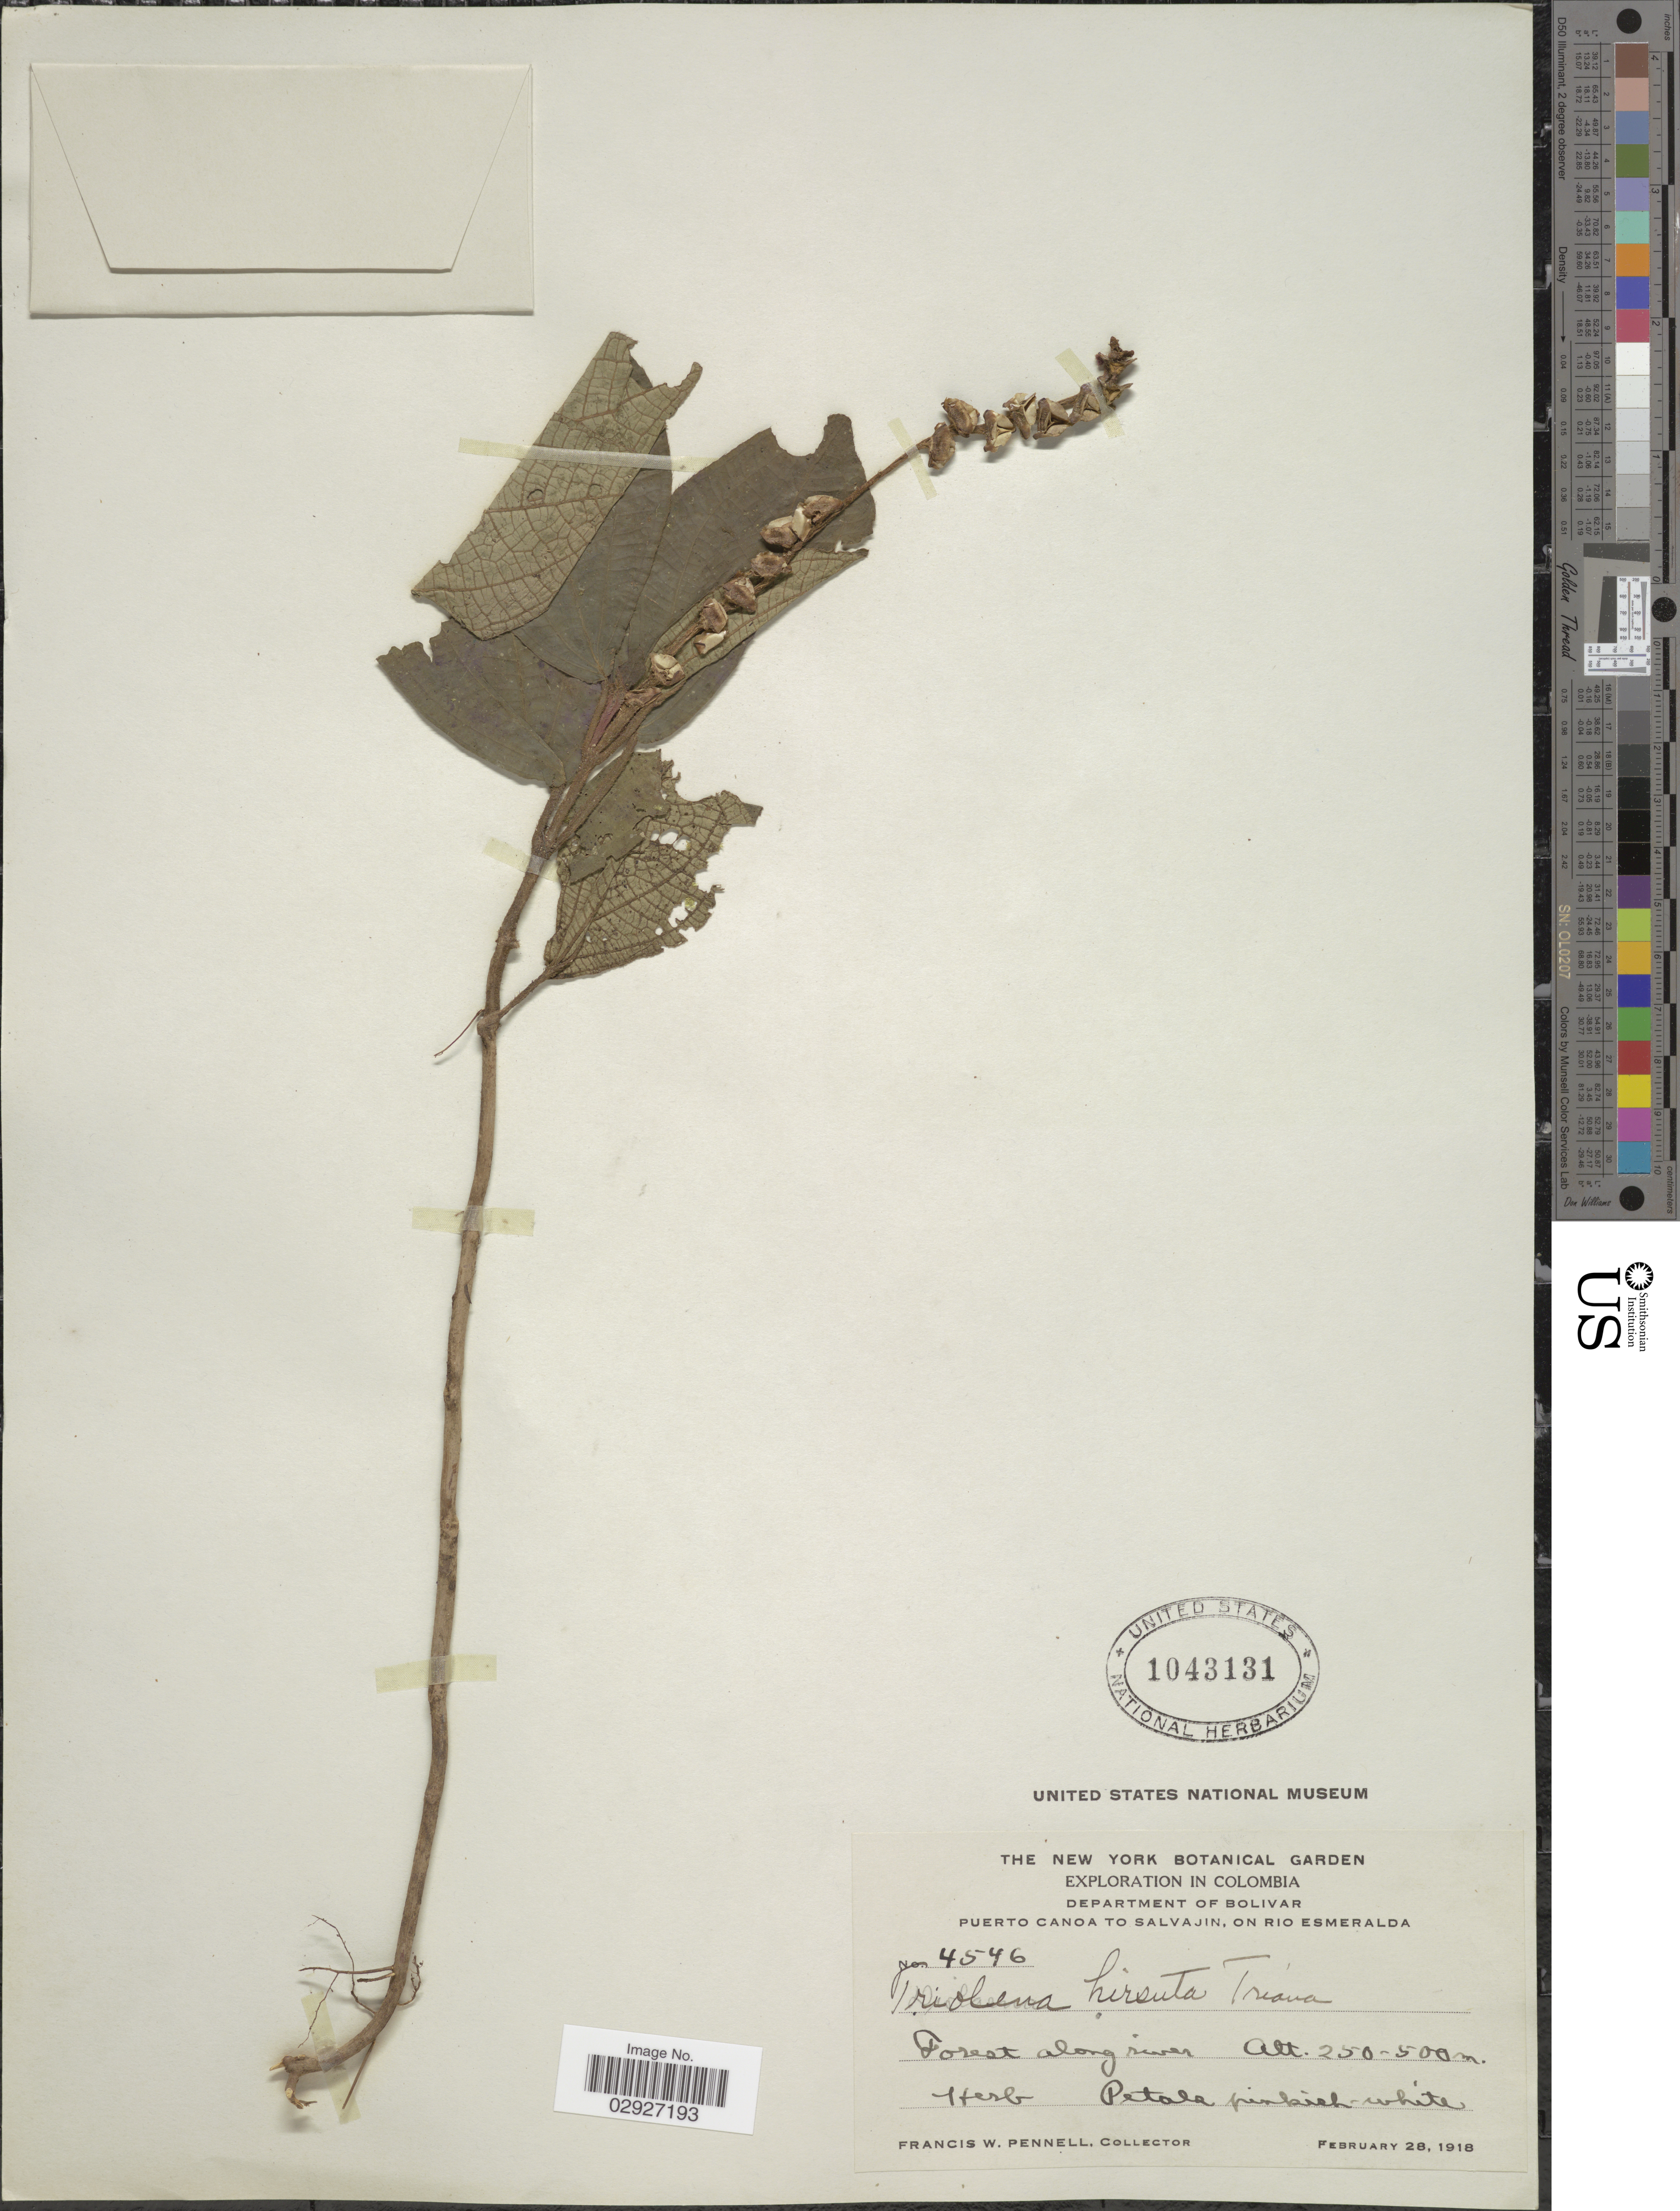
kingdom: Plantae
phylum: Tracheophyta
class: Magnoliopsida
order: Myrtales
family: Melastomataceae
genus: Triolena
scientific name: Triolena hirsuta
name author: (Benth.) Triana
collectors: F. W. Pennell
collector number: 4546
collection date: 1918-02-28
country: Colombia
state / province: Bolívar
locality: Department of Bolivar, Puerto Canoa to Salvajin, on Rio Esmeralda, Forest along river.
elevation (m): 250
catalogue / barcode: US 1043131